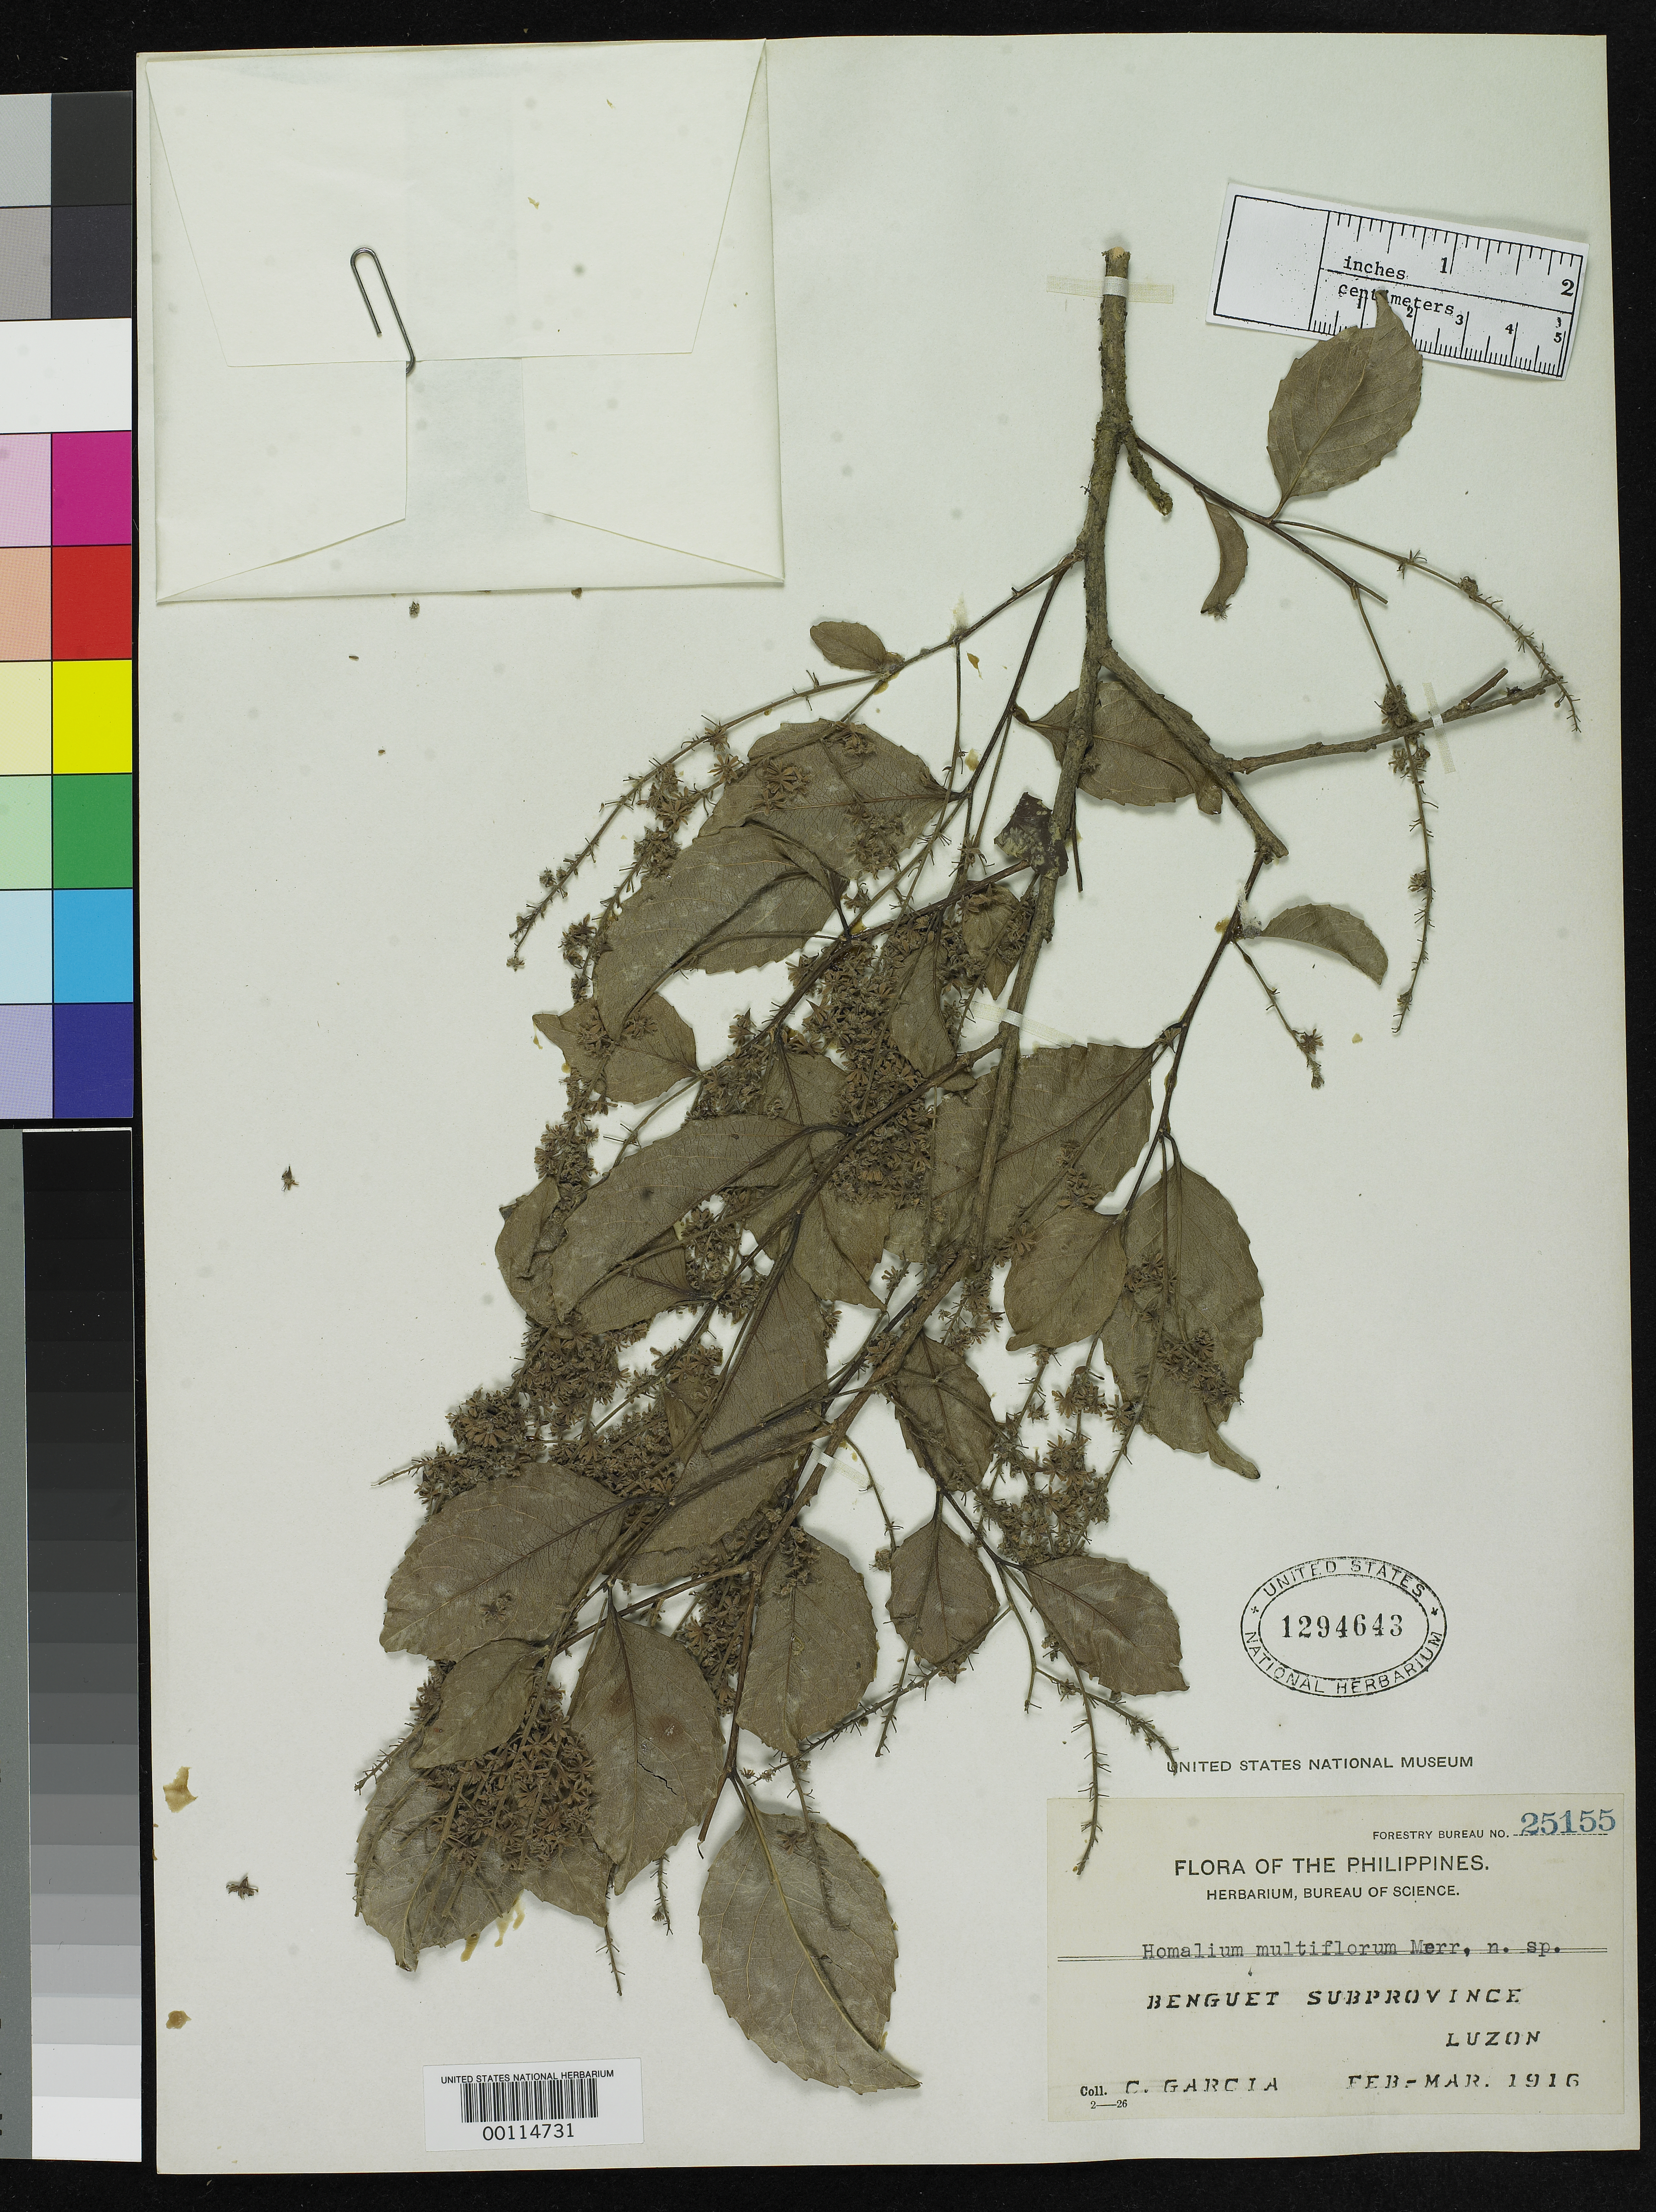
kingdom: Plantae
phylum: Tracheophyta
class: Magnoliopsida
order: Malpighiales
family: Salicaceae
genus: Homalium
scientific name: Homalium multiflorum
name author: Merr.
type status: Isotype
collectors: C. Garcia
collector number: Bur. Sci. 25155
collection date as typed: Mar 1916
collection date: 1916-03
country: Philippines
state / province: Cordillera (Administrative Region)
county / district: Benguet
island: Luzon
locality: Pakdal.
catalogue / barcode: US 1294643